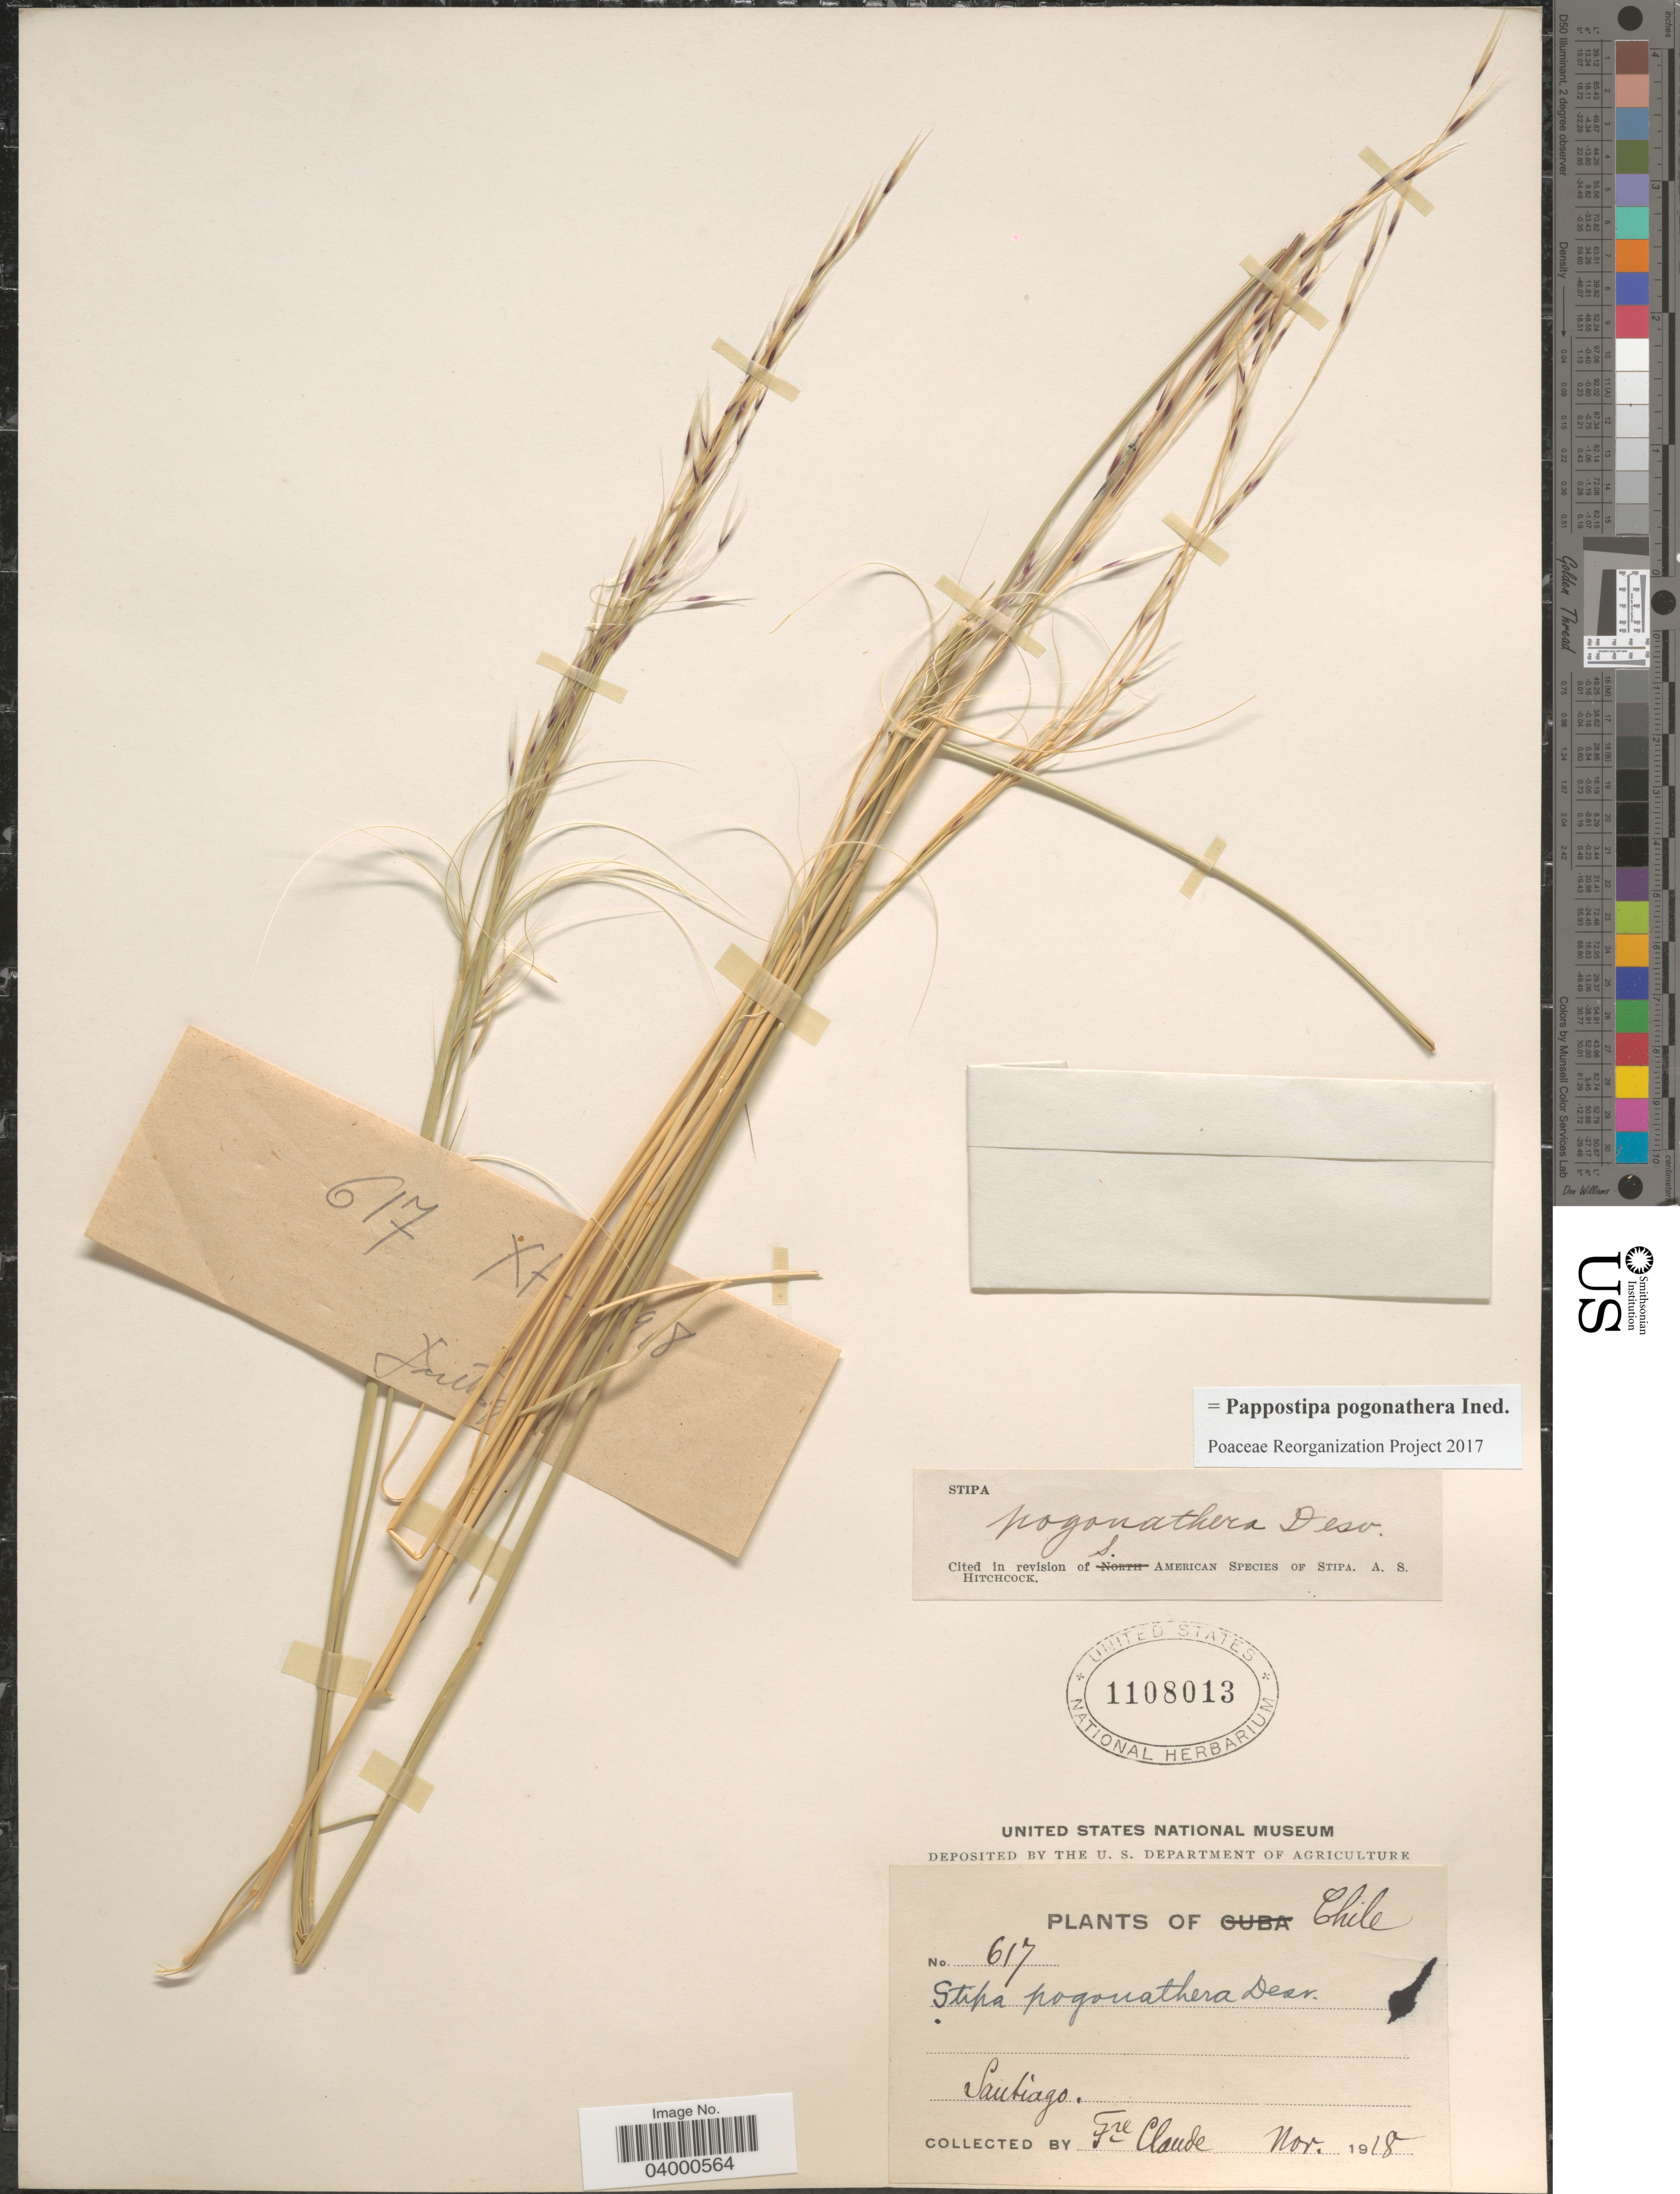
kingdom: Plantae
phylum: Tracheophyta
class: Liliopsida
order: Poales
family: Poaceae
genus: Pappostipa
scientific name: Pappostipa pogonathera ined.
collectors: Fre. Claude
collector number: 617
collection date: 1918-11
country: Chile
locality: Santiago.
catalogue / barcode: US 1108013